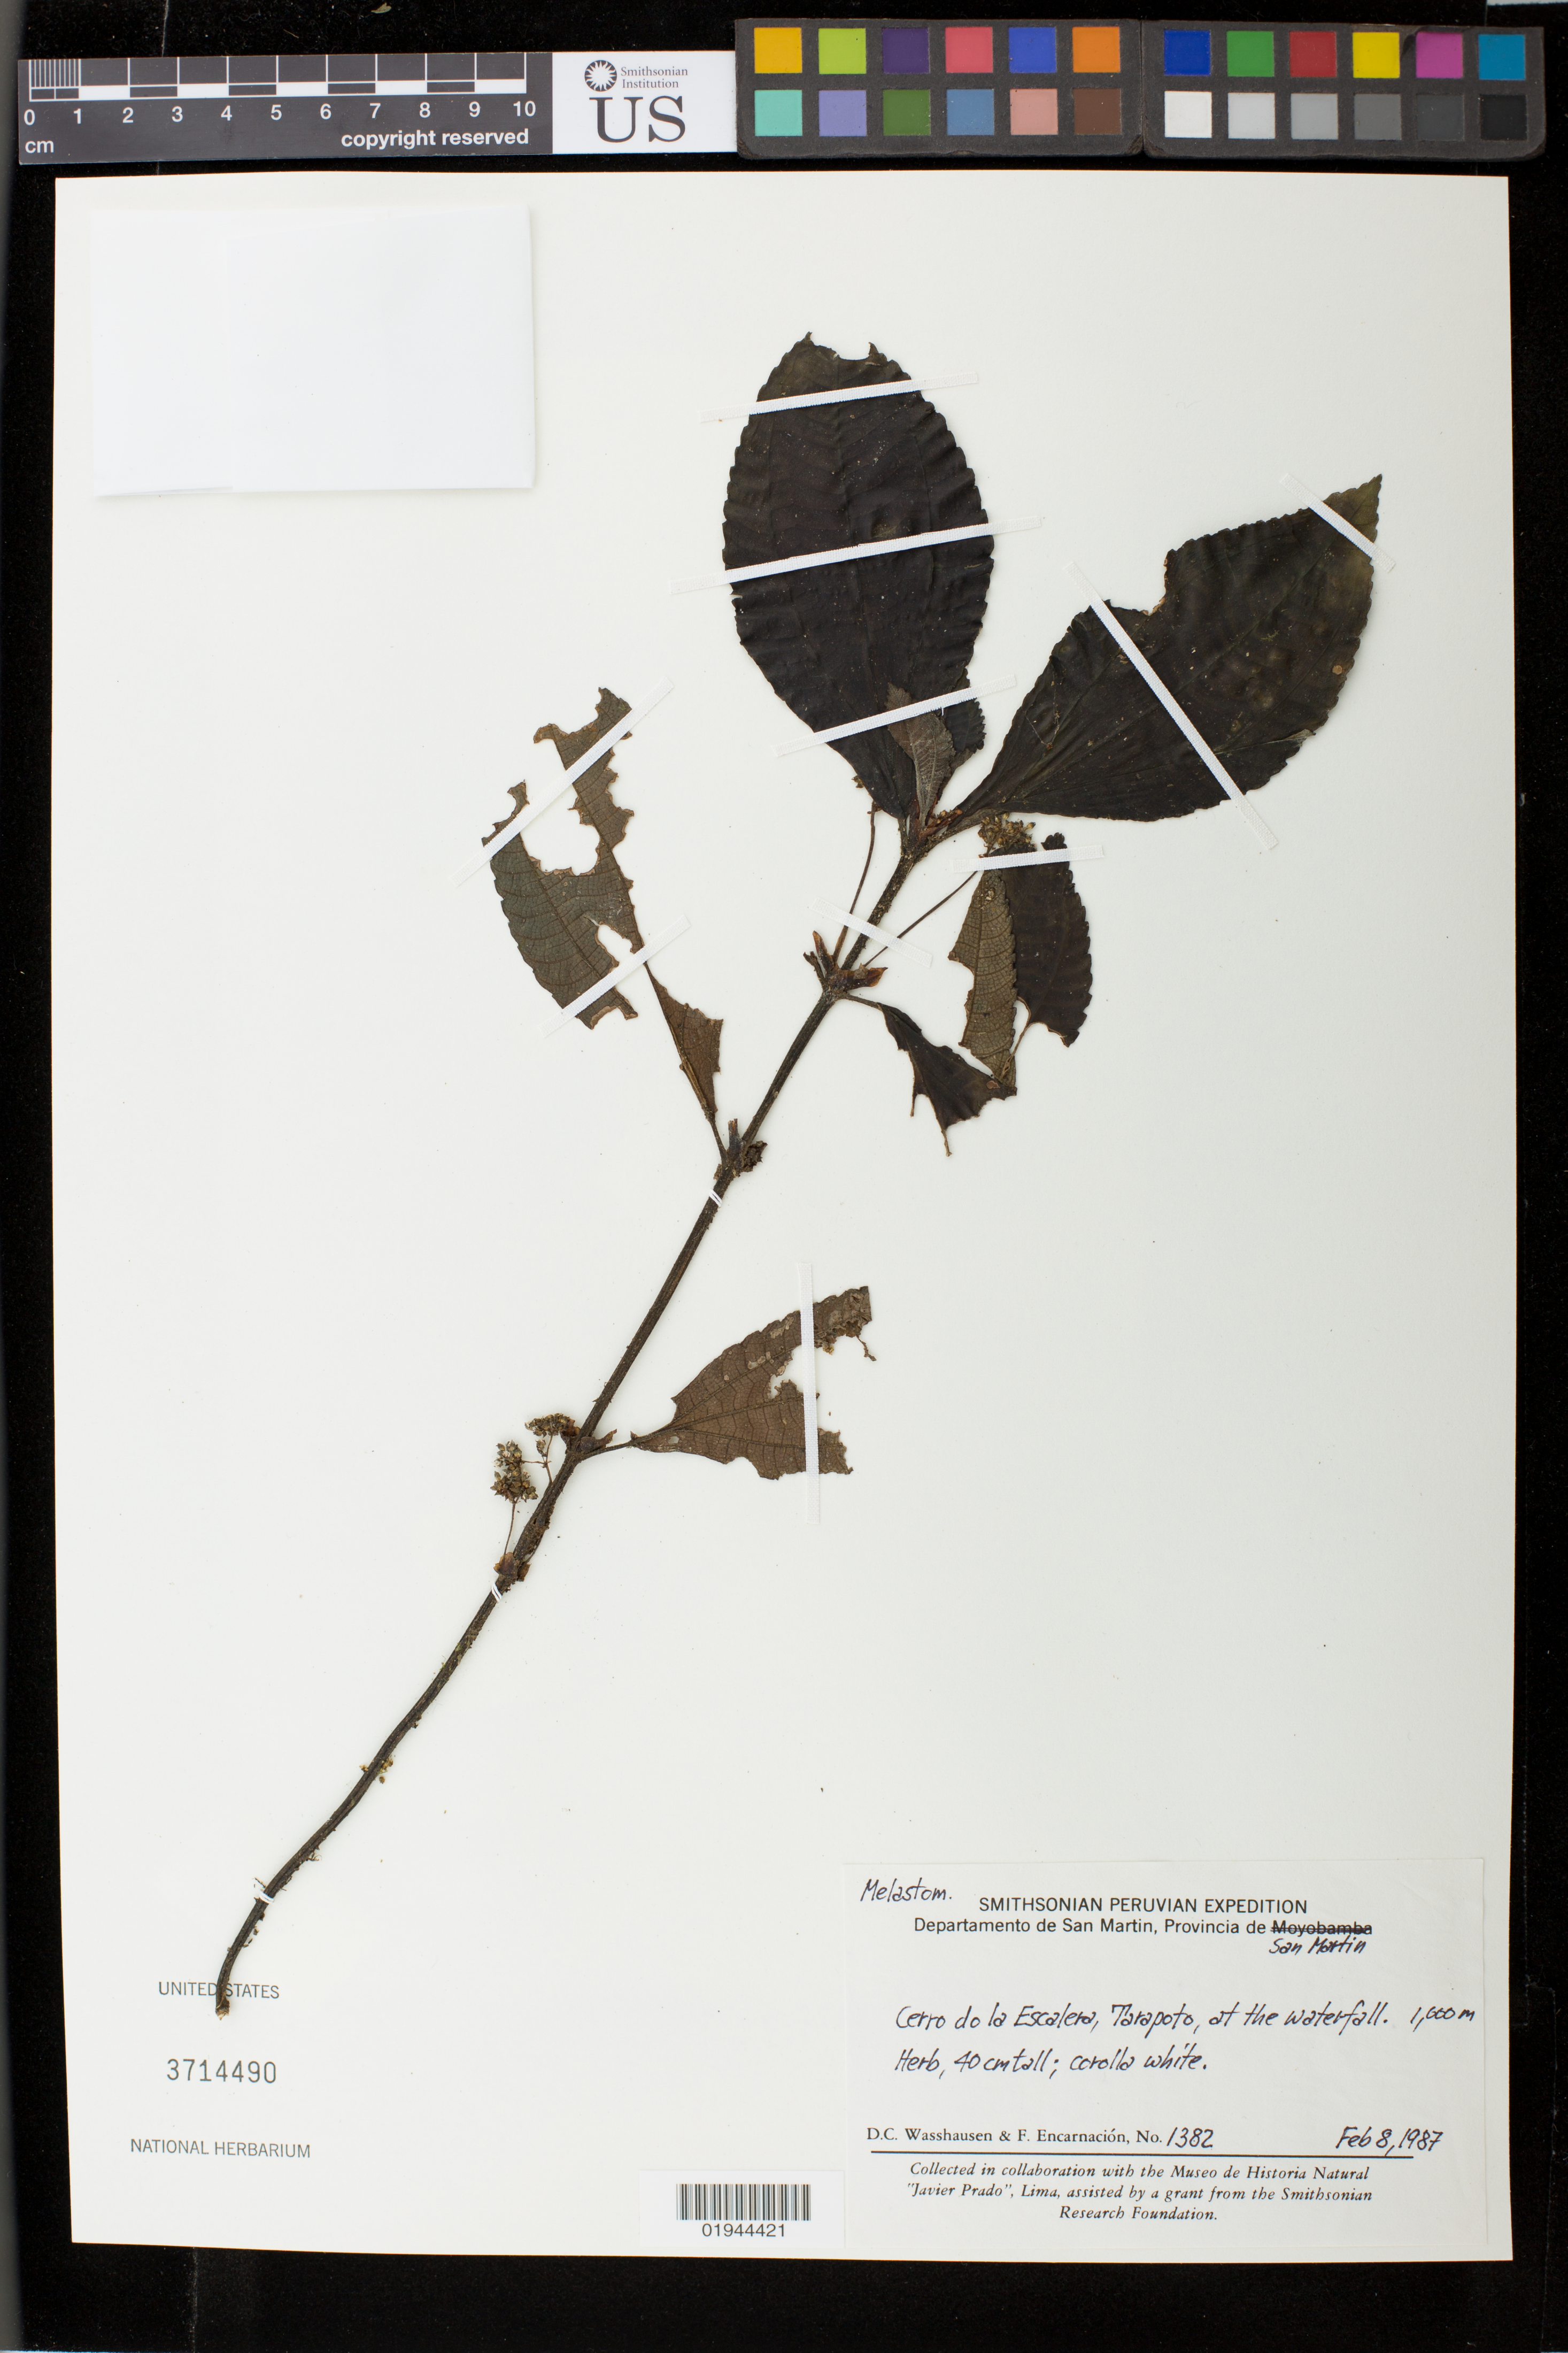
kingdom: Plantae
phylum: Tracheophyta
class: Magnoliopsida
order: Rosales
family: Urticaceae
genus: Pilea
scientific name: Pilea sp.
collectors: D. C. Wasshausen & F. Encarnación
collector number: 1382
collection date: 1987-02-08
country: Peru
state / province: San Martín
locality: Cerro de la Escalera, Tarapoto, at the waterfall.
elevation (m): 1000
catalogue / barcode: US 3714490